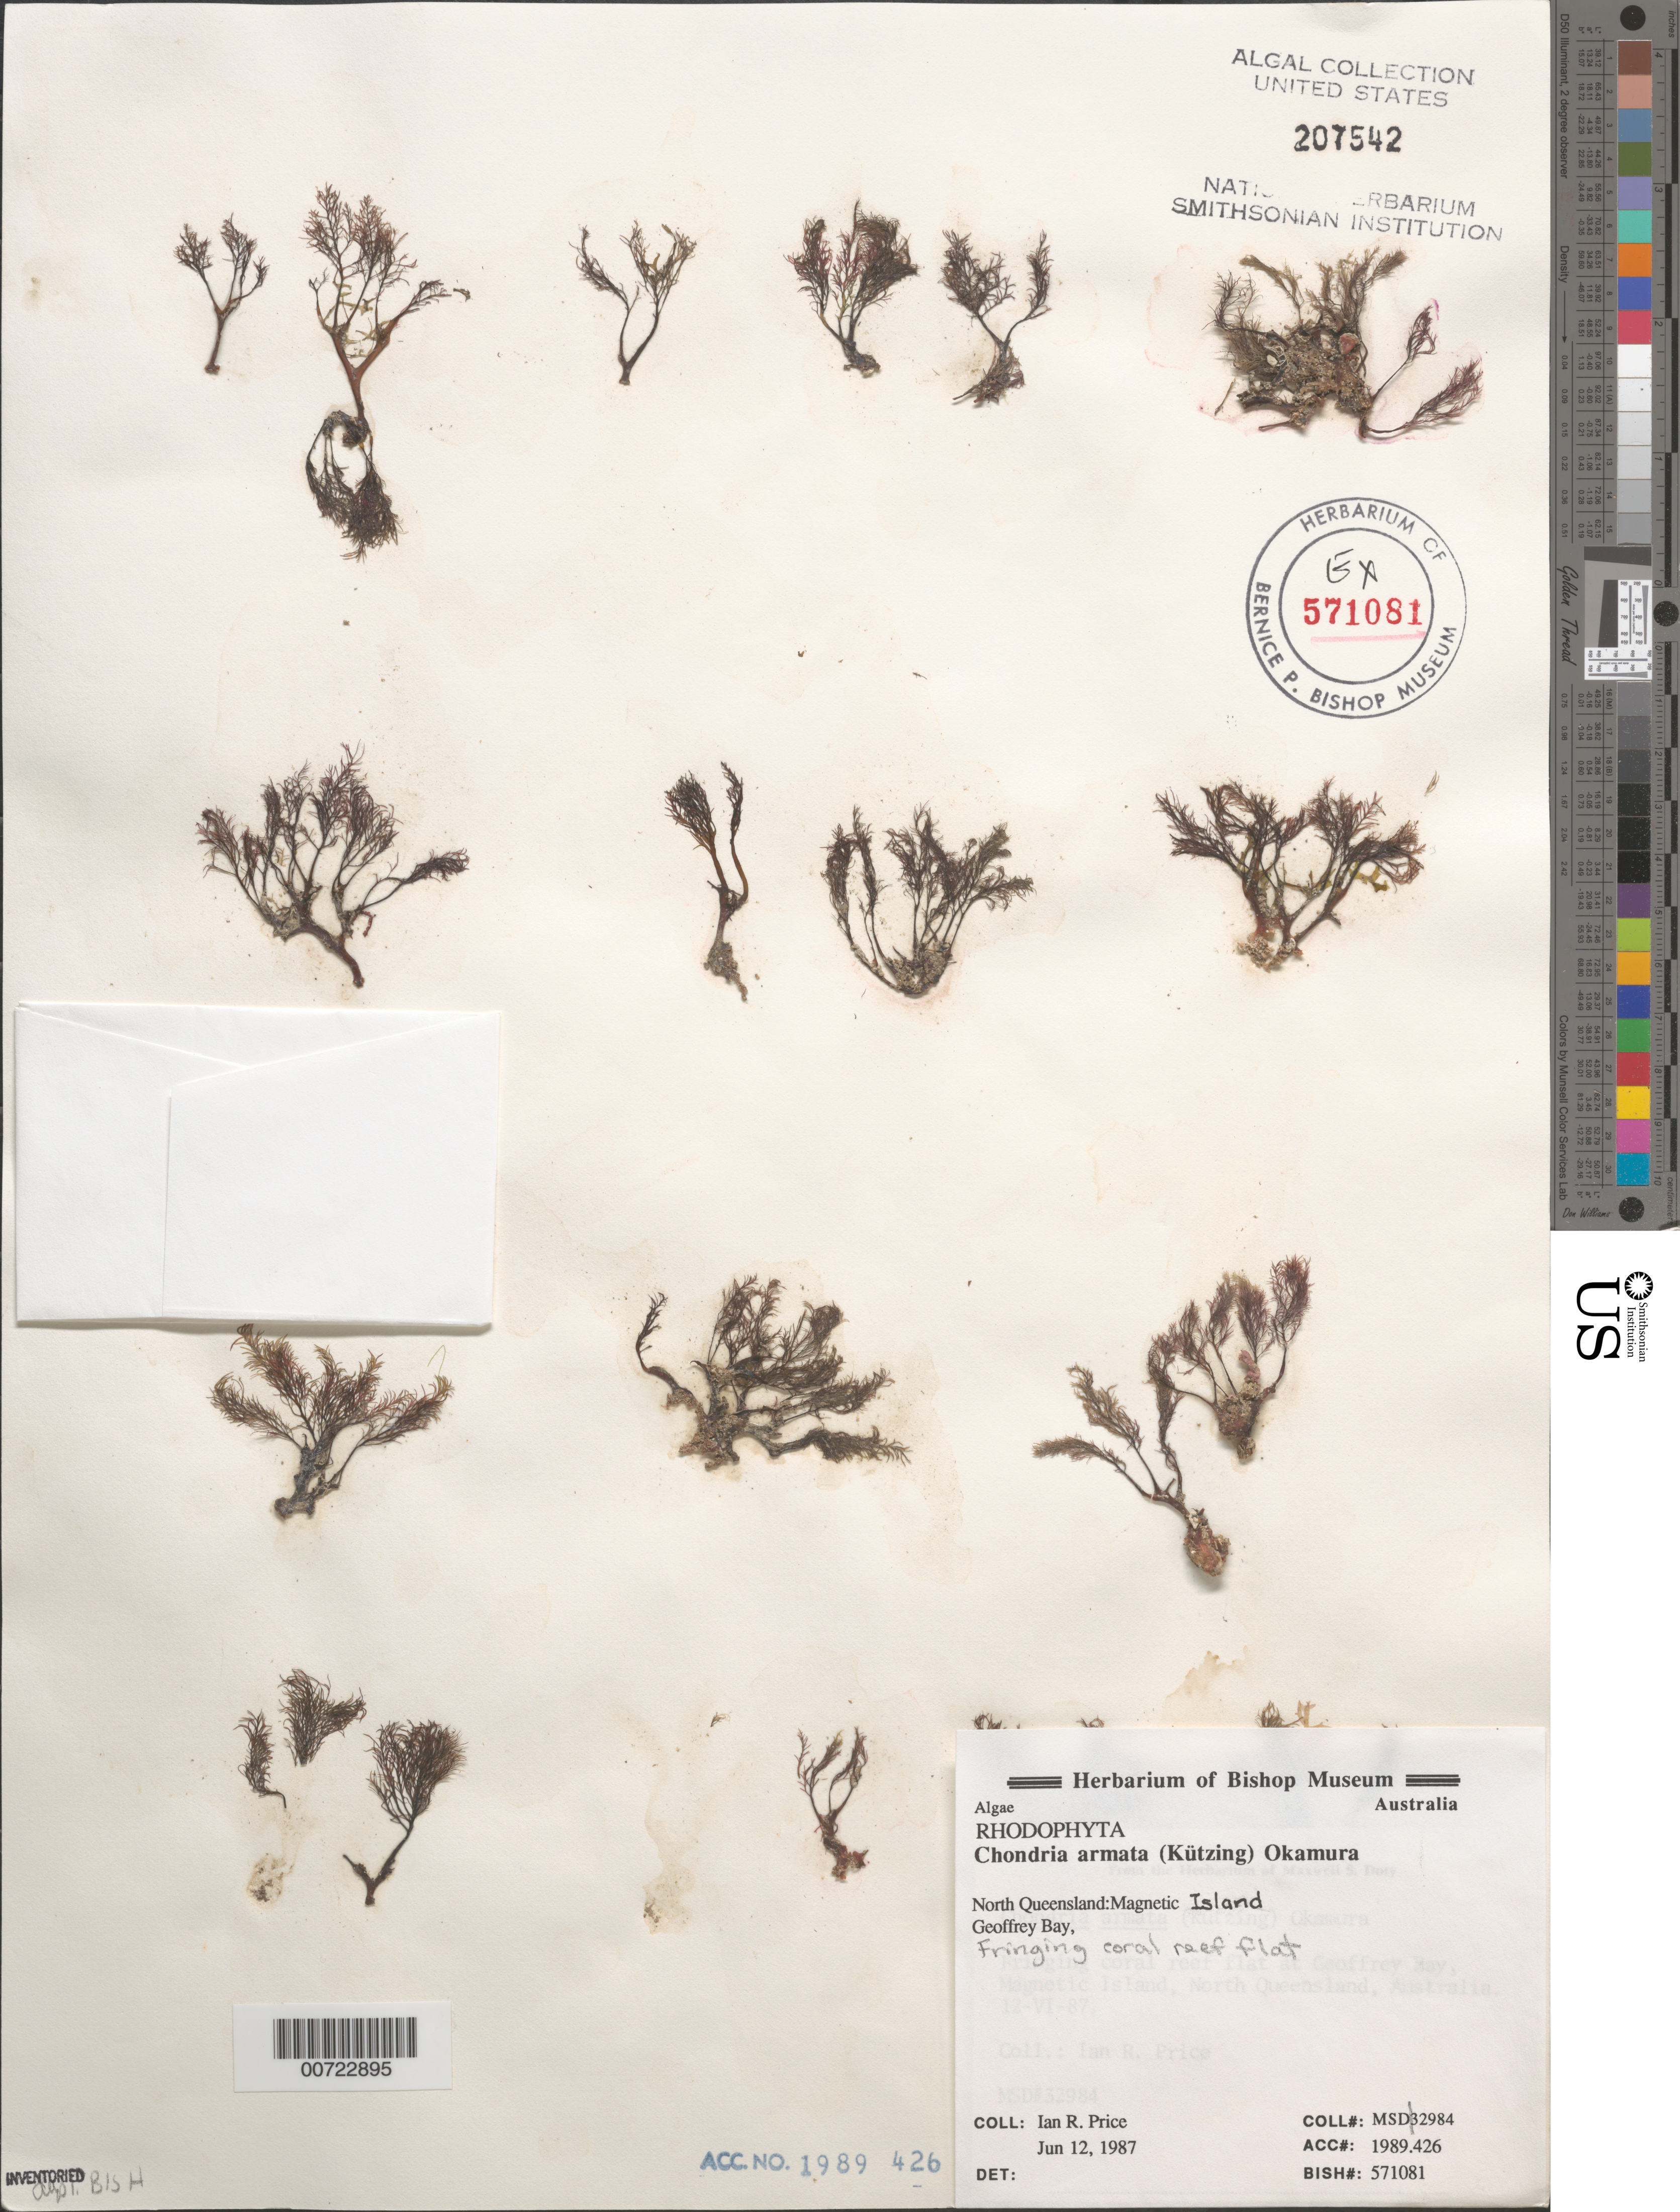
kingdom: Plantae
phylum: Rhodophyta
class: Florideophyceae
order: Ceramiales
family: Rhodomelaceae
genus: Chondria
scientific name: Chondria armata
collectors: I. Price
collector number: MSD 32984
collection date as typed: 12 Jun 1987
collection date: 1987-06-12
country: Australia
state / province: Queensland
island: Magnetic Island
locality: Geoffrey Bay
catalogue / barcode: US 207542